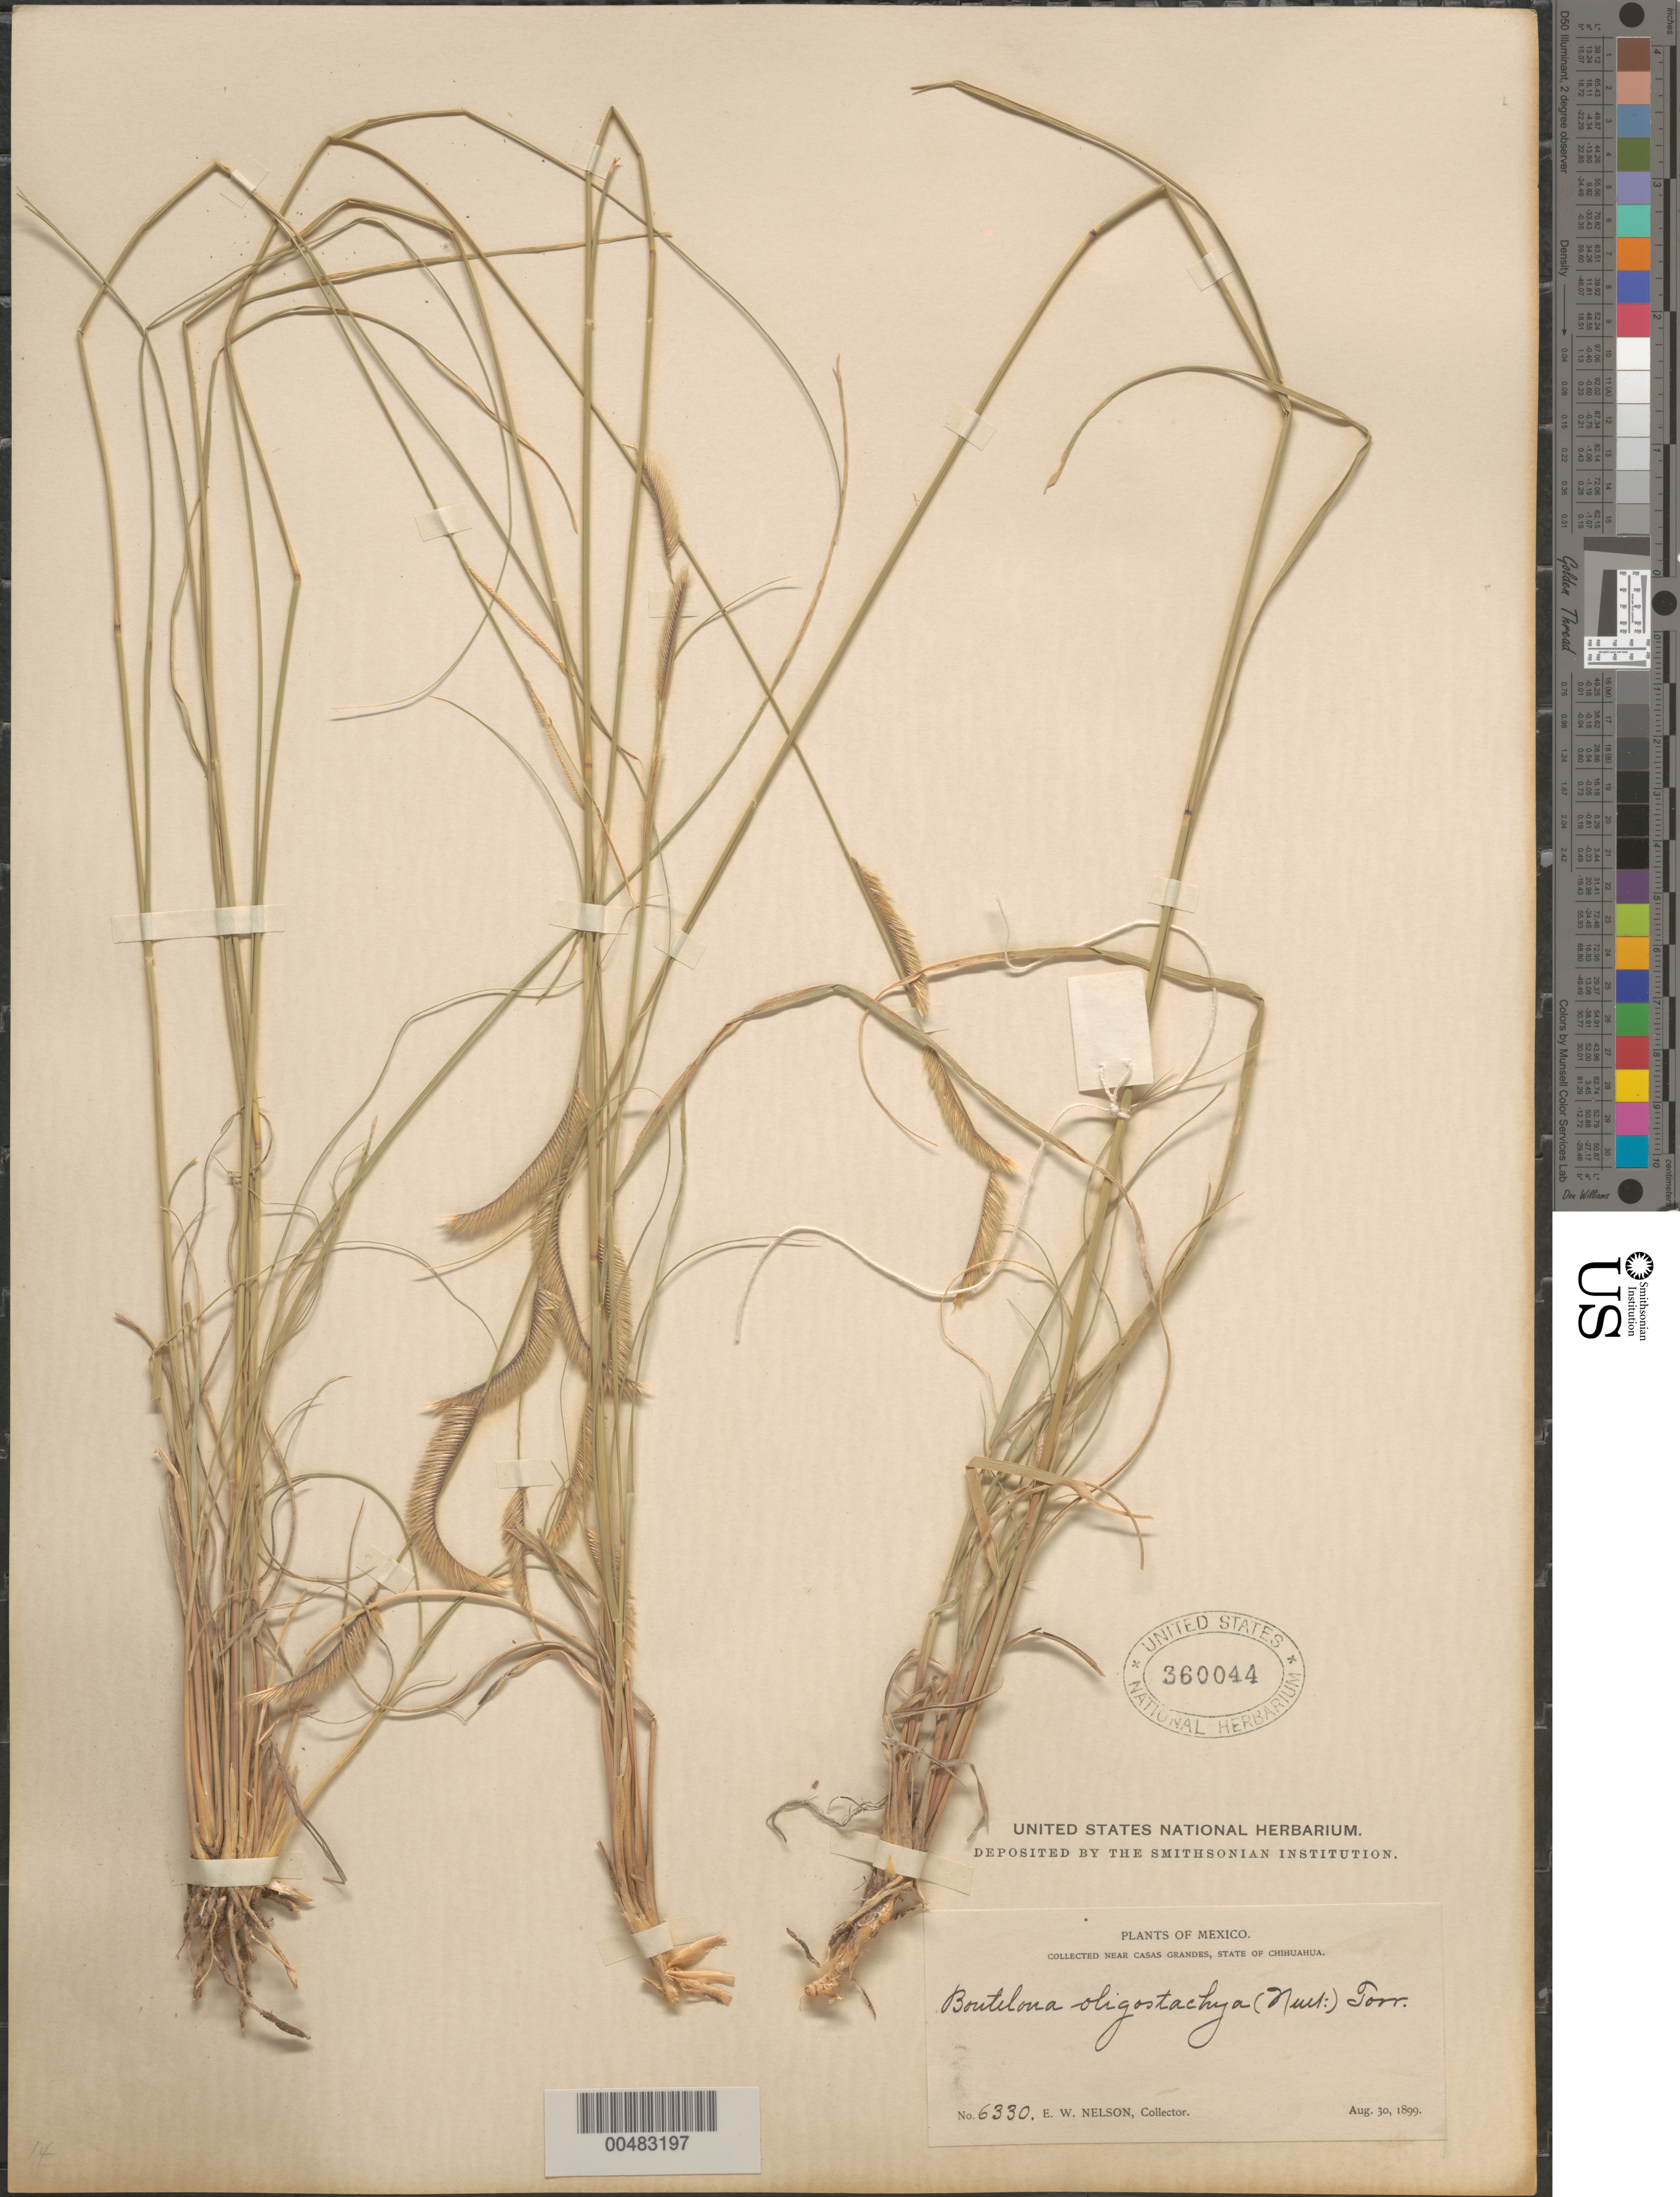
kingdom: Plantae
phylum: Tracheophyta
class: Liliopsida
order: Poales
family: Poaceae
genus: Bouteloua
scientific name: Bouteloua gracilis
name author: (Kunth) Lag. ex Griffiths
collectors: E. W. Nelson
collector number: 6330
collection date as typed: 30 Aug 1899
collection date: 1899-08-30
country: Mexico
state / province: Chihuahua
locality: Near Casas Grandes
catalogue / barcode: US 360044